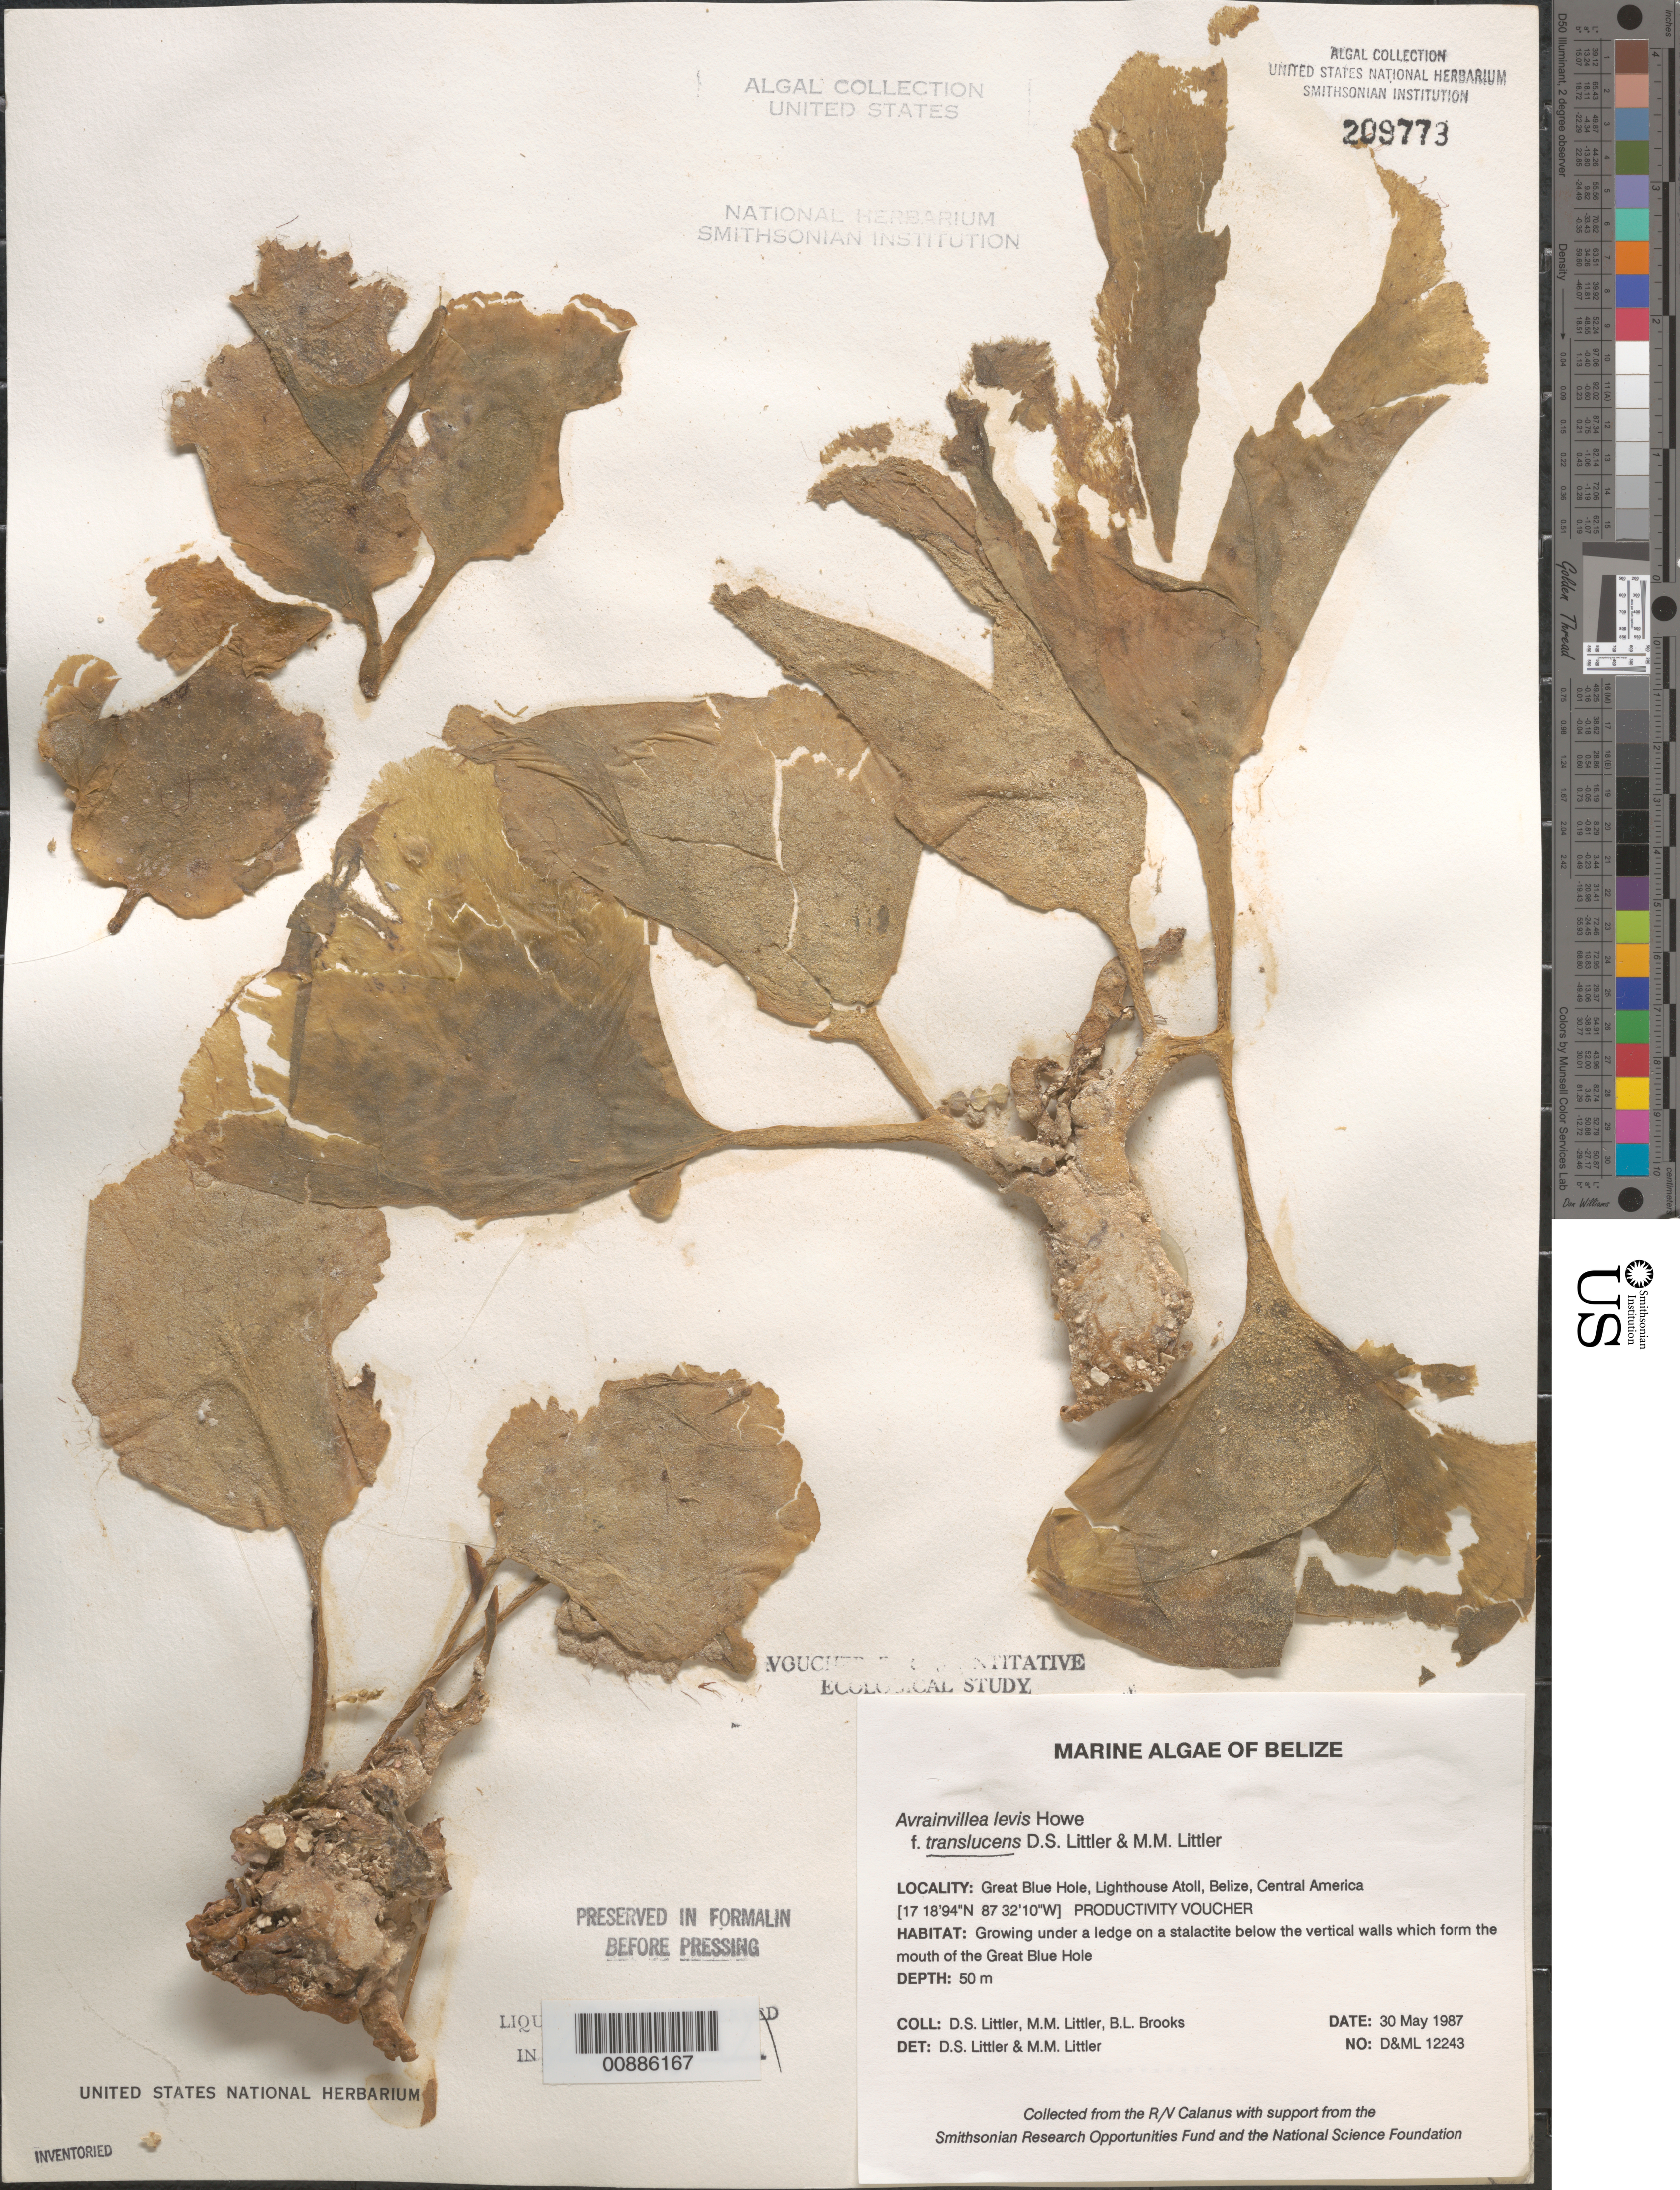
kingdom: Plantae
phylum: Chlorophyta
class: Ulvophyceae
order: Bryopsidales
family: Dichotomosiphonaceae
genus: Avrainvillea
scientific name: Avrainvillea levis f. translucens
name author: D.S. Littler & Littler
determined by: Littler, D. S.; Littler, M. M.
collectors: D. S. Littler, M. M. Littler & B. Brooks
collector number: D&ML 12243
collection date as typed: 30 May 1987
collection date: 1987-05-30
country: Belize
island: Lighthouse Reef Atoll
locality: Great Blue Hole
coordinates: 17 18'94"N, 87 32'10"W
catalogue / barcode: US 209773